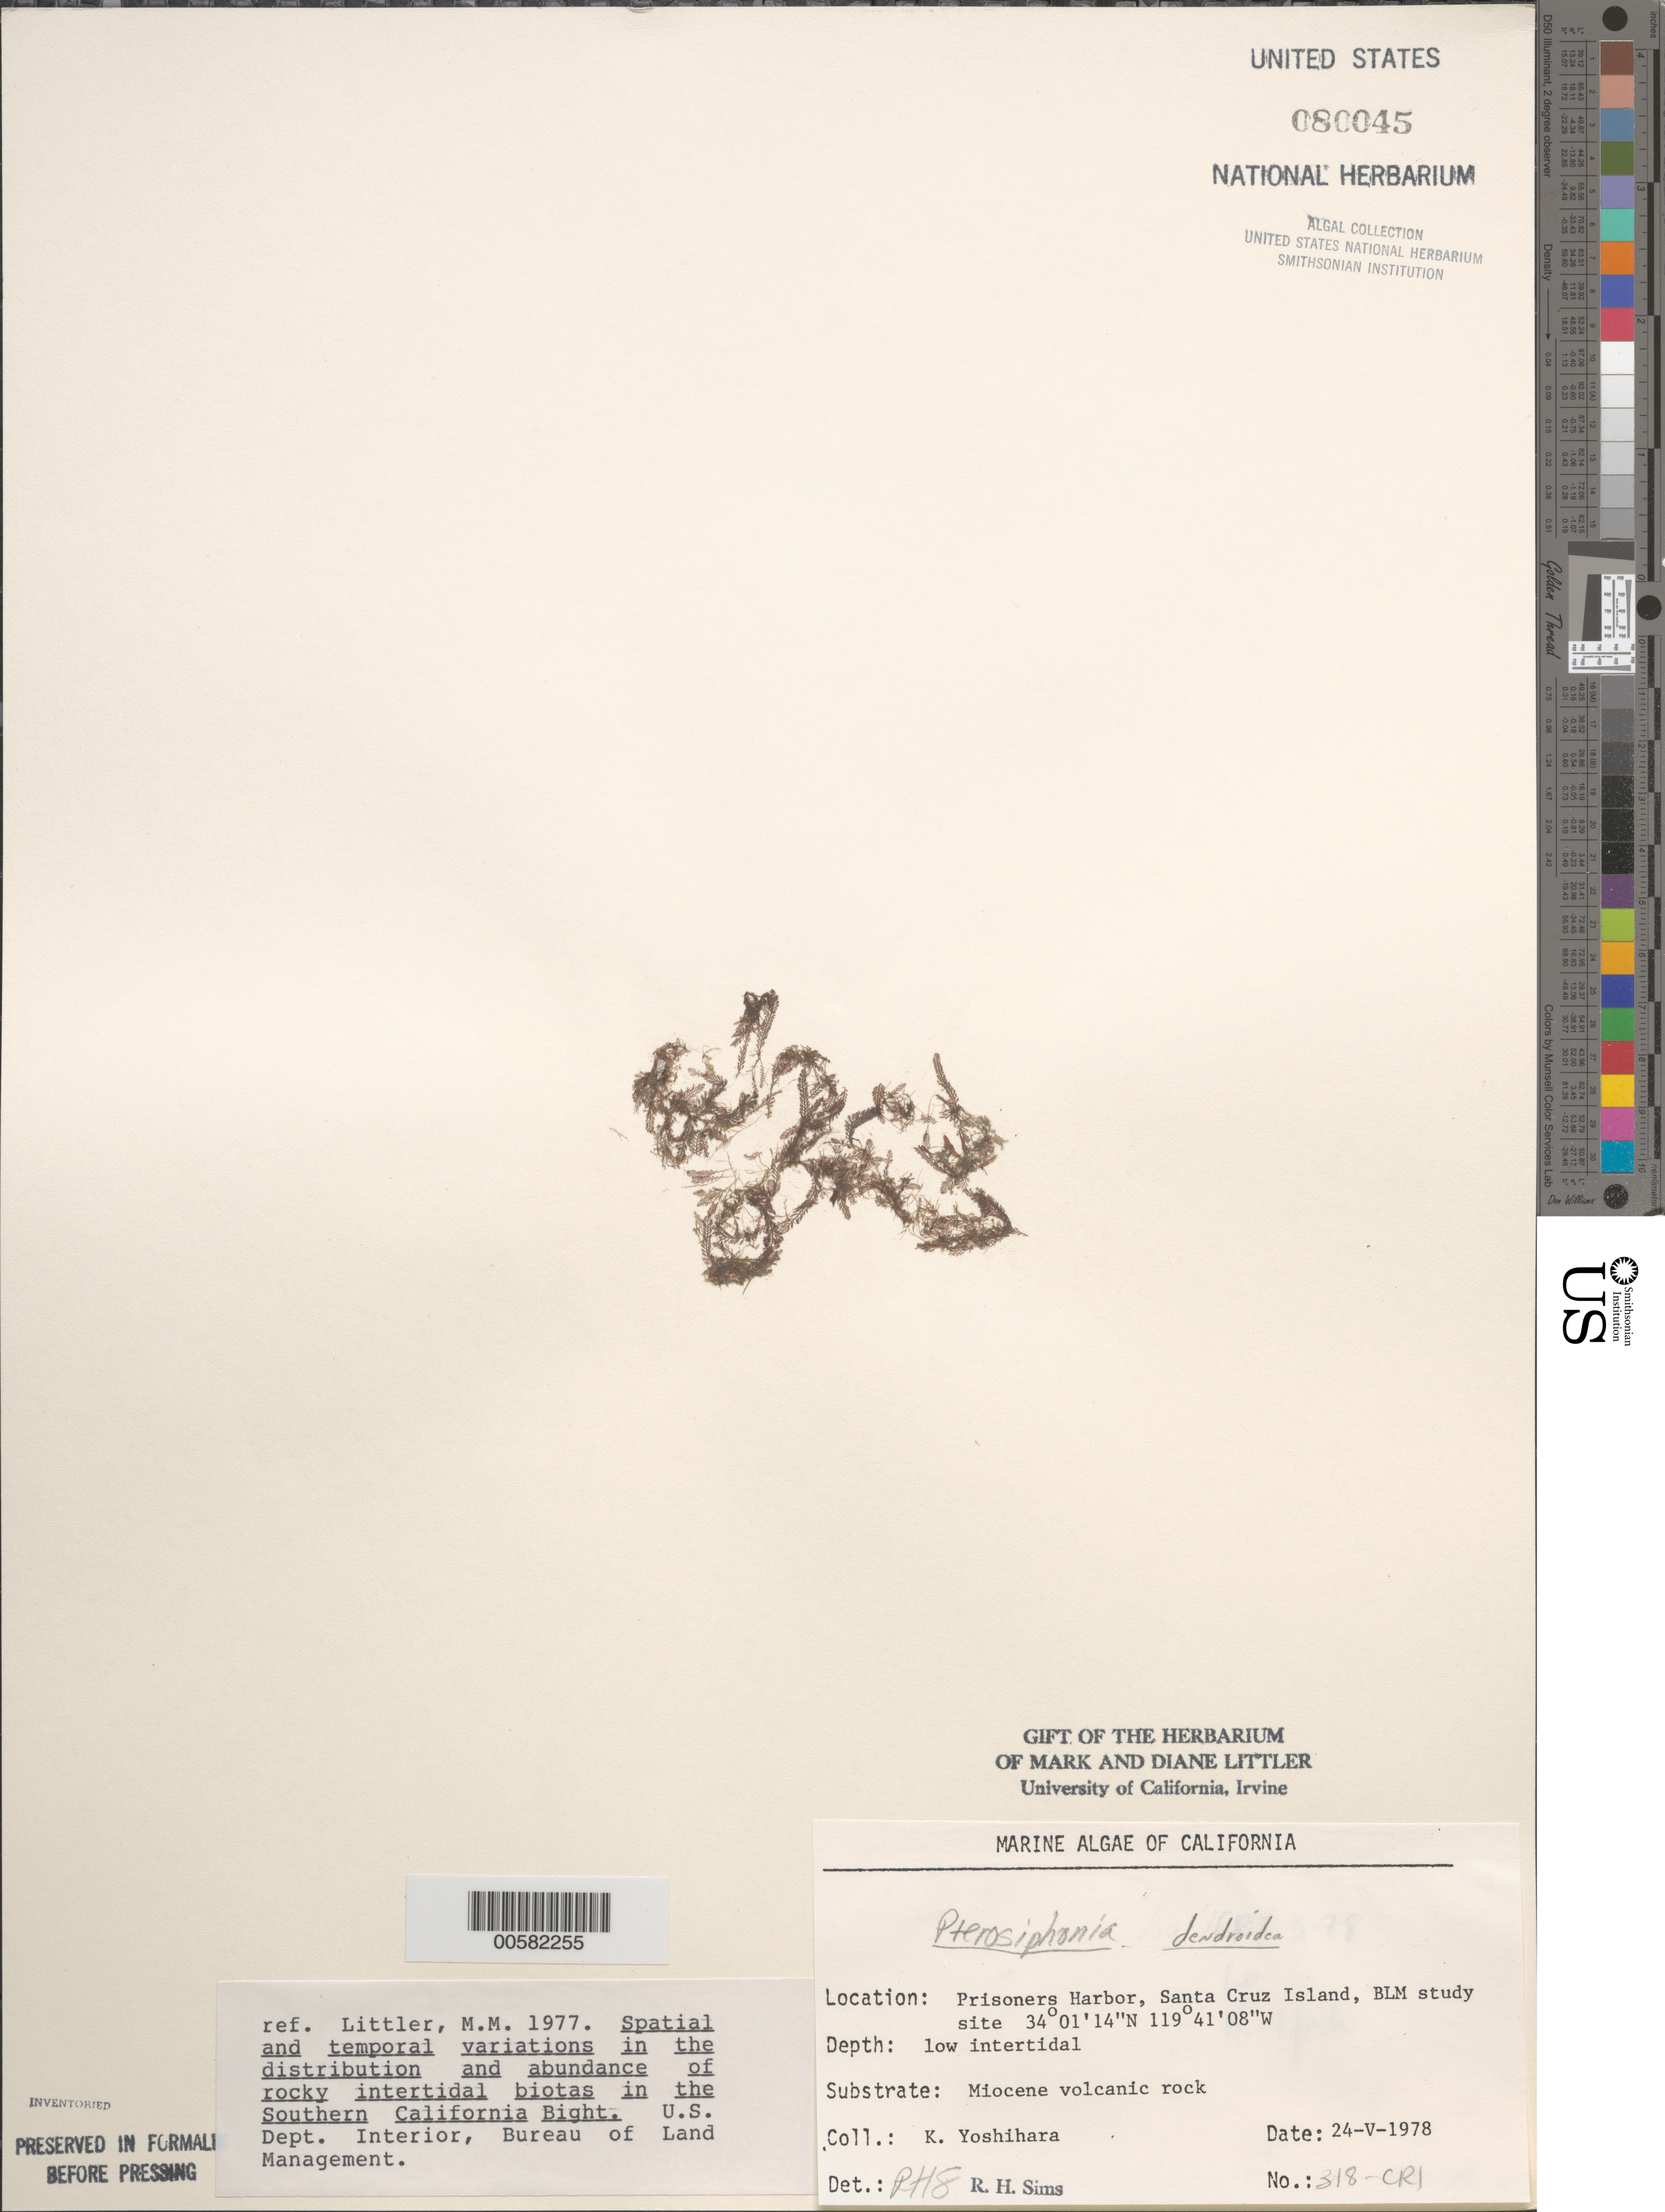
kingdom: Plantae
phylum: Rhodophyta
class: Florideophyceae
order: Ceramiales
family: Rhodomelaceae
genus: Symphyocladiella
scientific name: Symphyocladiella dendroidea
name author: (Montagne) Bustamante et al.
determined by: Algae name updating Project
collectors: K. Yoshihara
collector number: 318-cri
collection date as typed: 24 May 1978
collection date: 1978-05-24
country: United States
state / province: California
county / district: Santa Barbara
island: Santa Cruz Island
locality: Prisoners Harbor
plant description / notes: BLM-SOCALBIGHT Rocky Intertidal Survey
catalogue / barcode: US 80045